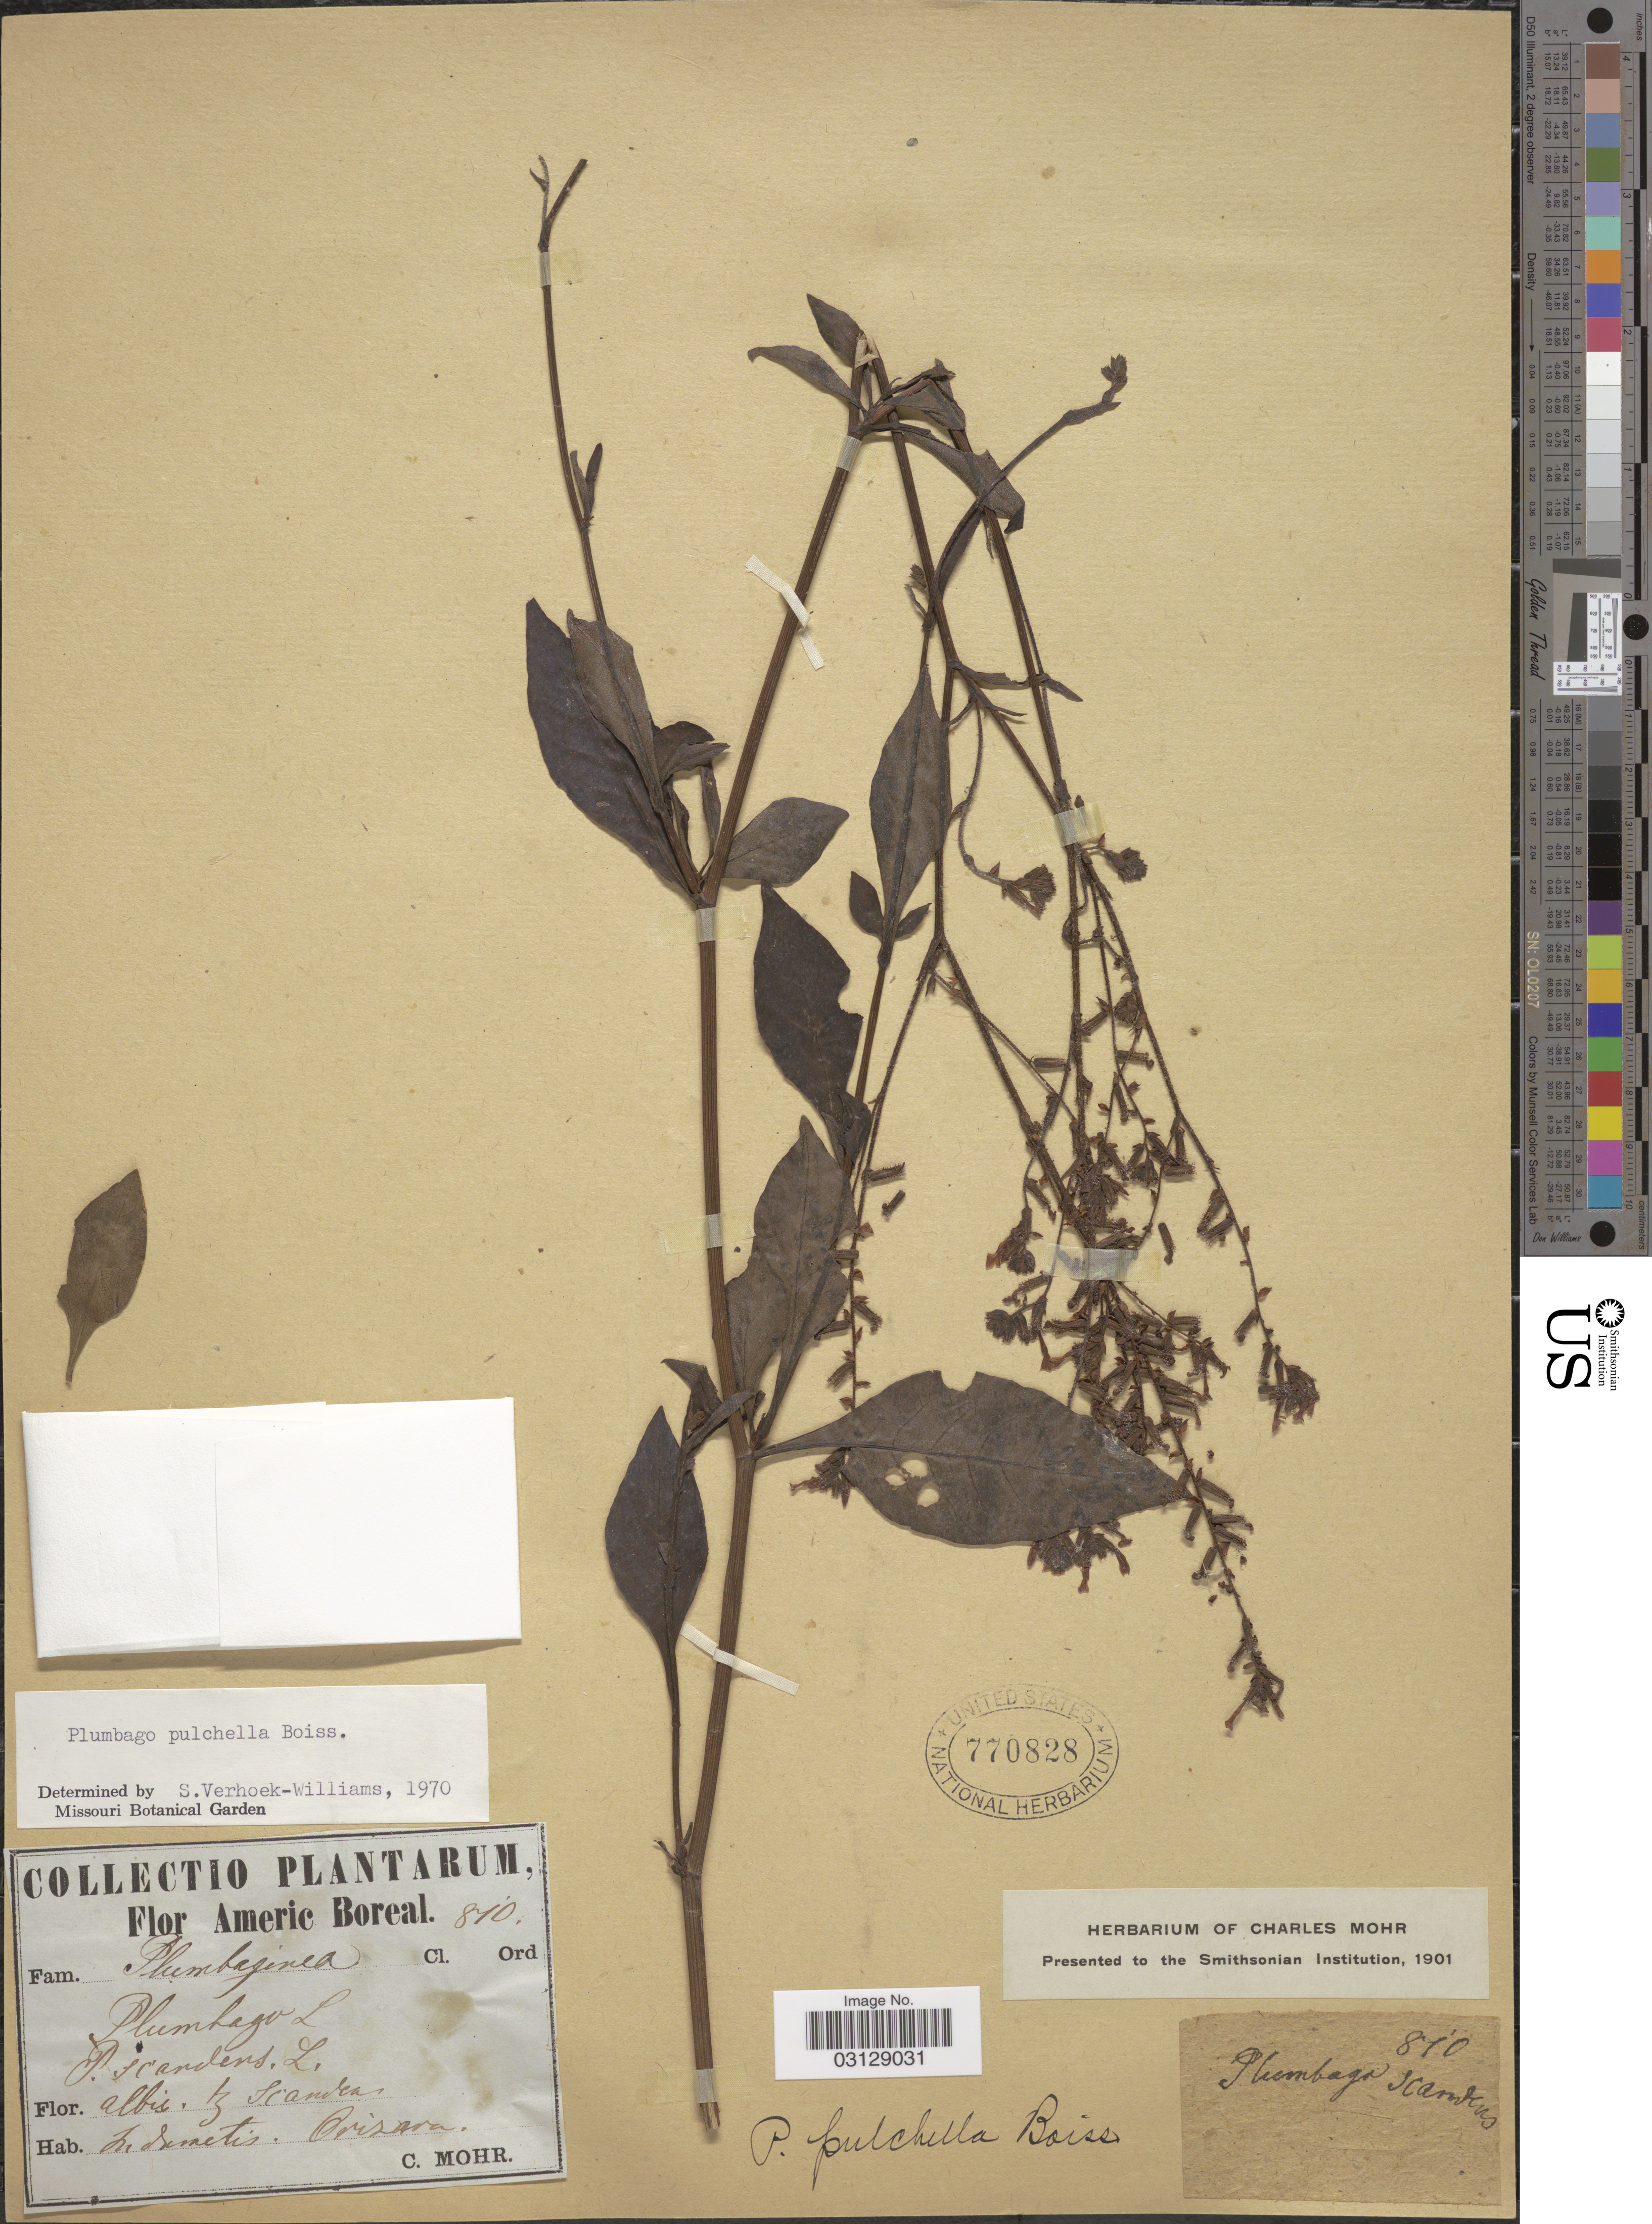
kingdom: Plantae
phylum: Tracheophyta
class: Magnoliopsida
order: Caryophyllales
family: Plumbaginaceae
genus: Plumbago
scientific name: Plumbago pulchella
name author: Boiss.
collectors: C. T. Mohr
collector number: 810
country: Mexico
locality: Americ Boreal. In dumetis. Orizava.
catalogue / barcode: US 770828